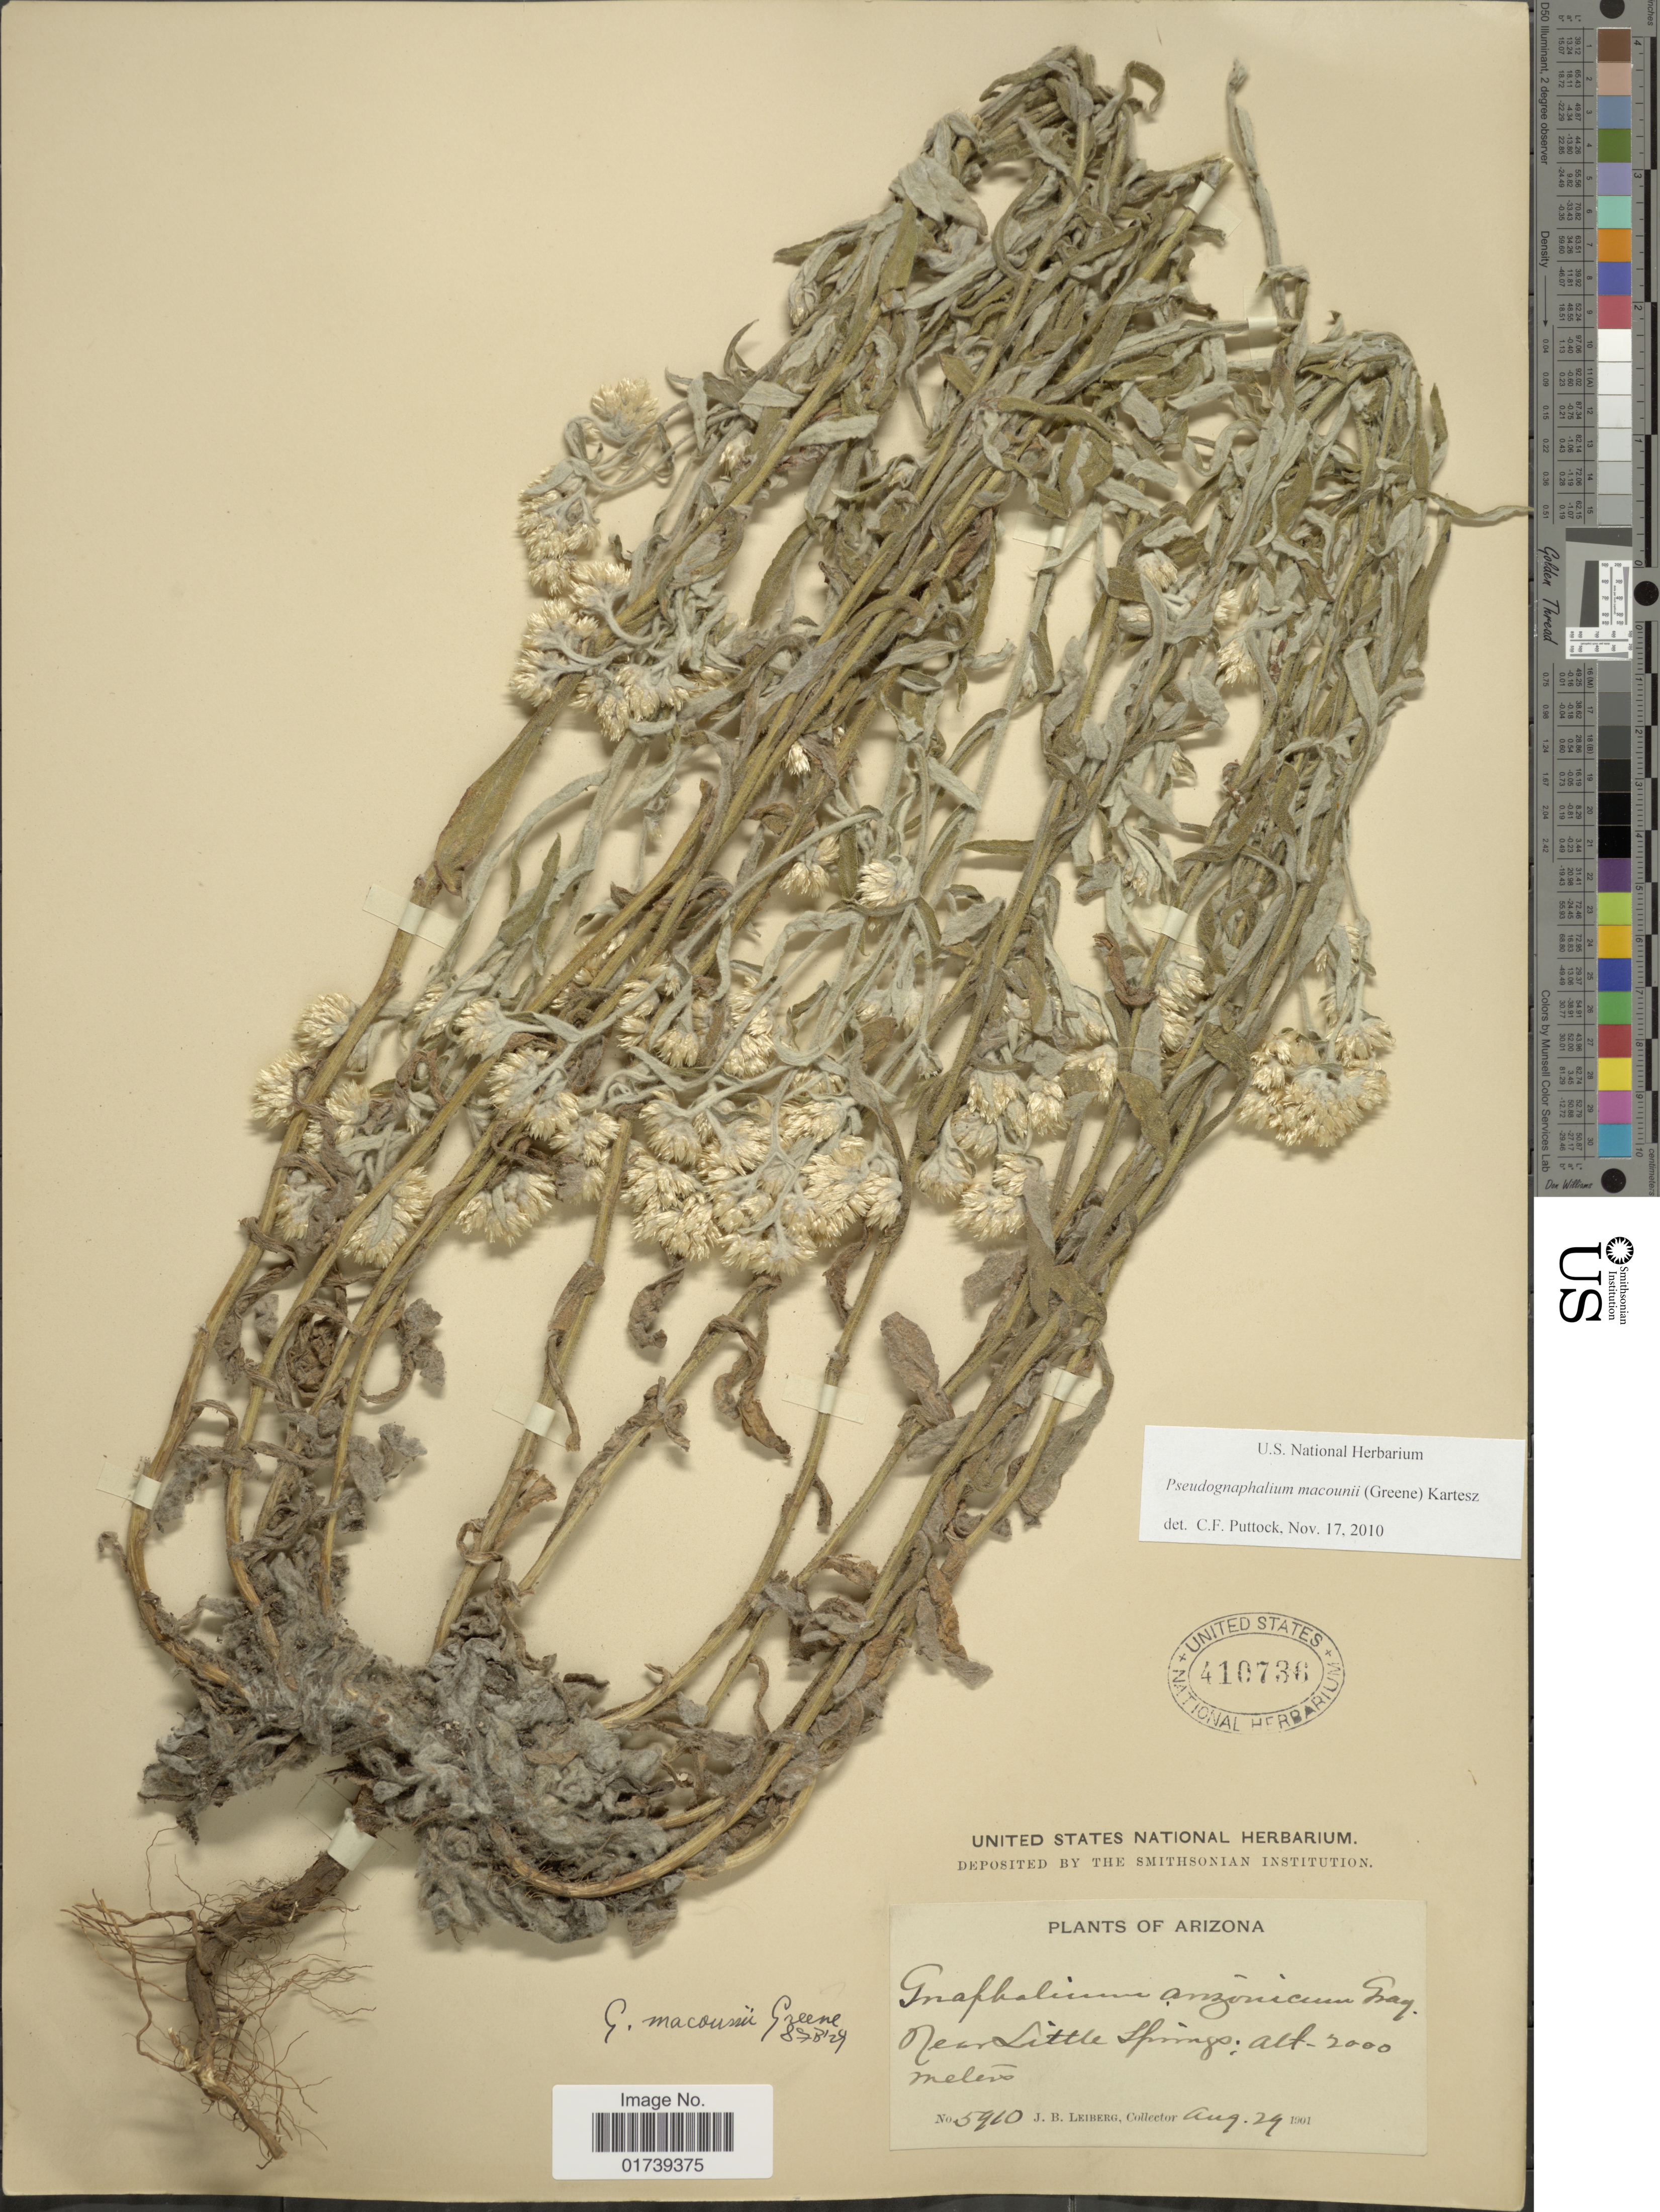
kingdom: Plantae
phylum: Tracheophyta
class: Magnoliopsida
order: Asterales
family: Asteraceae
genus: Pseudognaphalium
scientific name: Pseudognaphalium macounii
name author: (Greene) Kartesz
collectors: J. B. Leiberg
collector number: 5910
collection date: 1901-08-29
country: United States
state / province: Arizona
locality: Near Little Springs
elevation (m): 2000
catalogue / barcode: US 410736